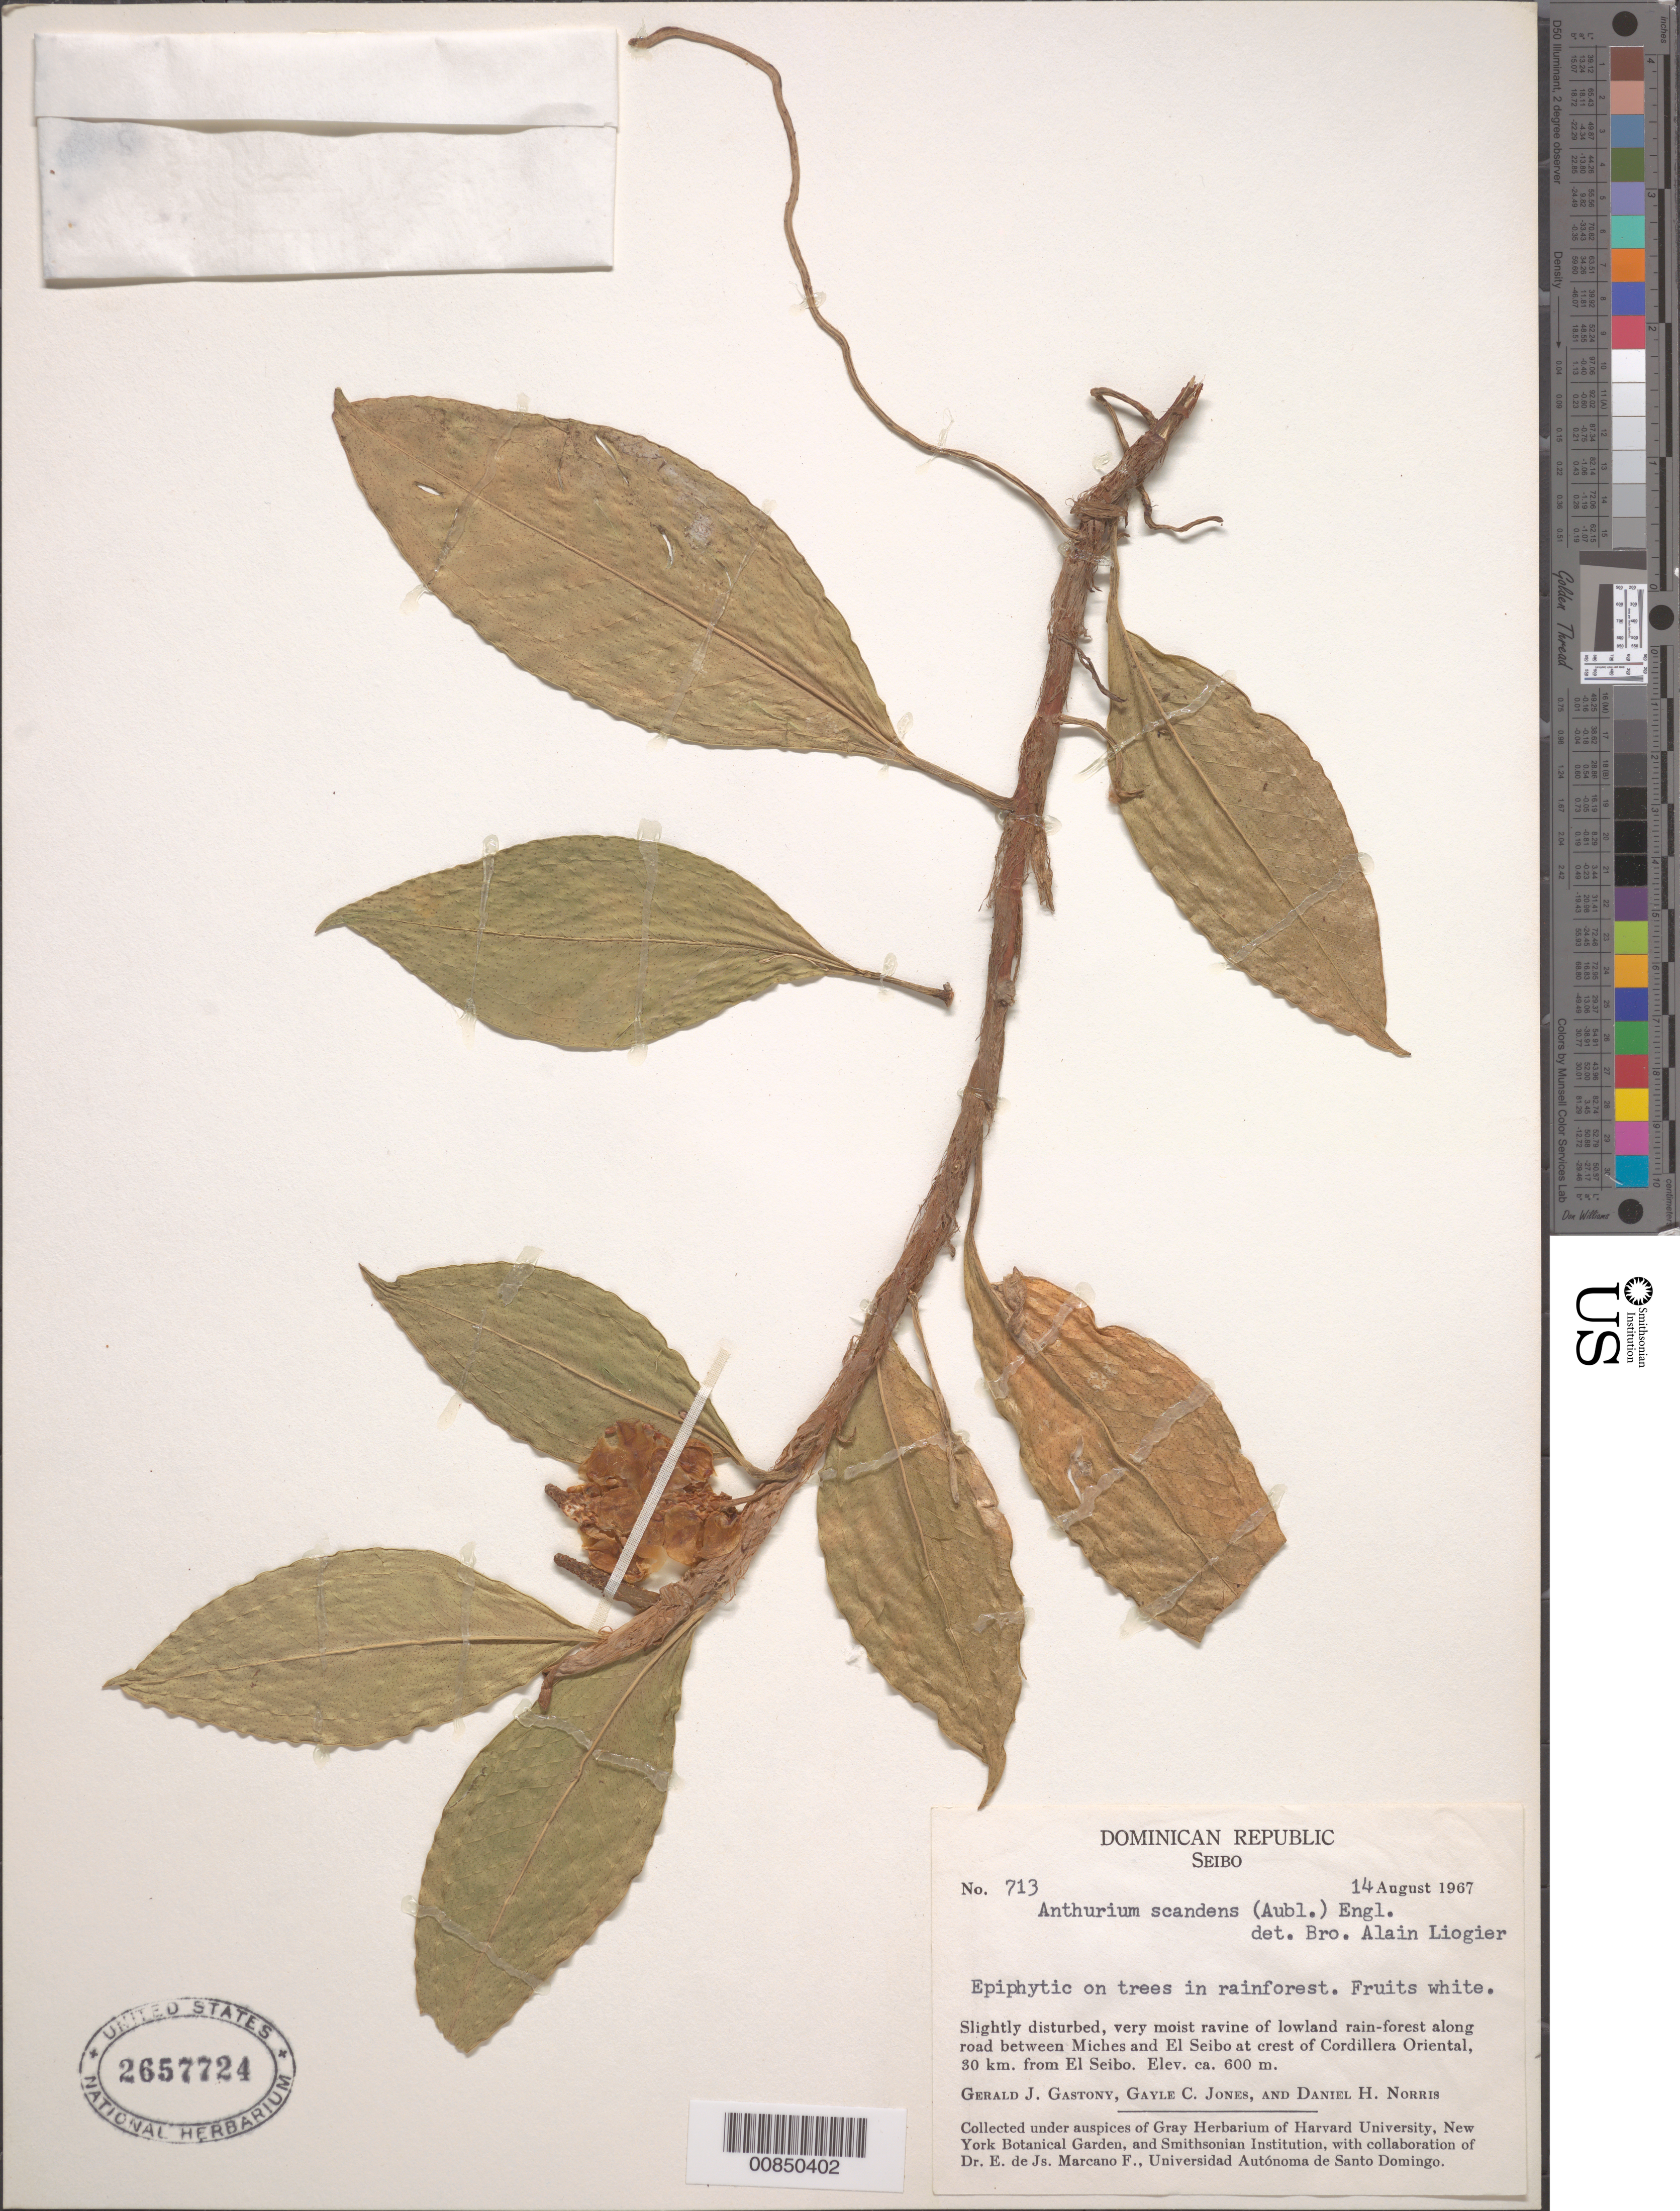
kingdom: Plantae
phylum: Tracheophyta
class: Liliopsida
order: Alismatales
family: Araceae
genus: Anthurium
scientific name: Anthurium scandens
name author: (Aubl.) Engl.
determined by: Liogier, Alain H.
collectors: G. Gastony, G. C. Jones & D. H. Norris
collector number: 713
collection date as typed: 14 Aug 1967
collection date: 1967-08-14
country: Dominican Republic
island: Hispaniola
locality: Along road between Miches and El Seibo at crest of Cordillera Oriental, 30 km. from El Seibo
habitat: On trees in rainforest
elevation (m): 600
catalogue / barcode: US 2657724